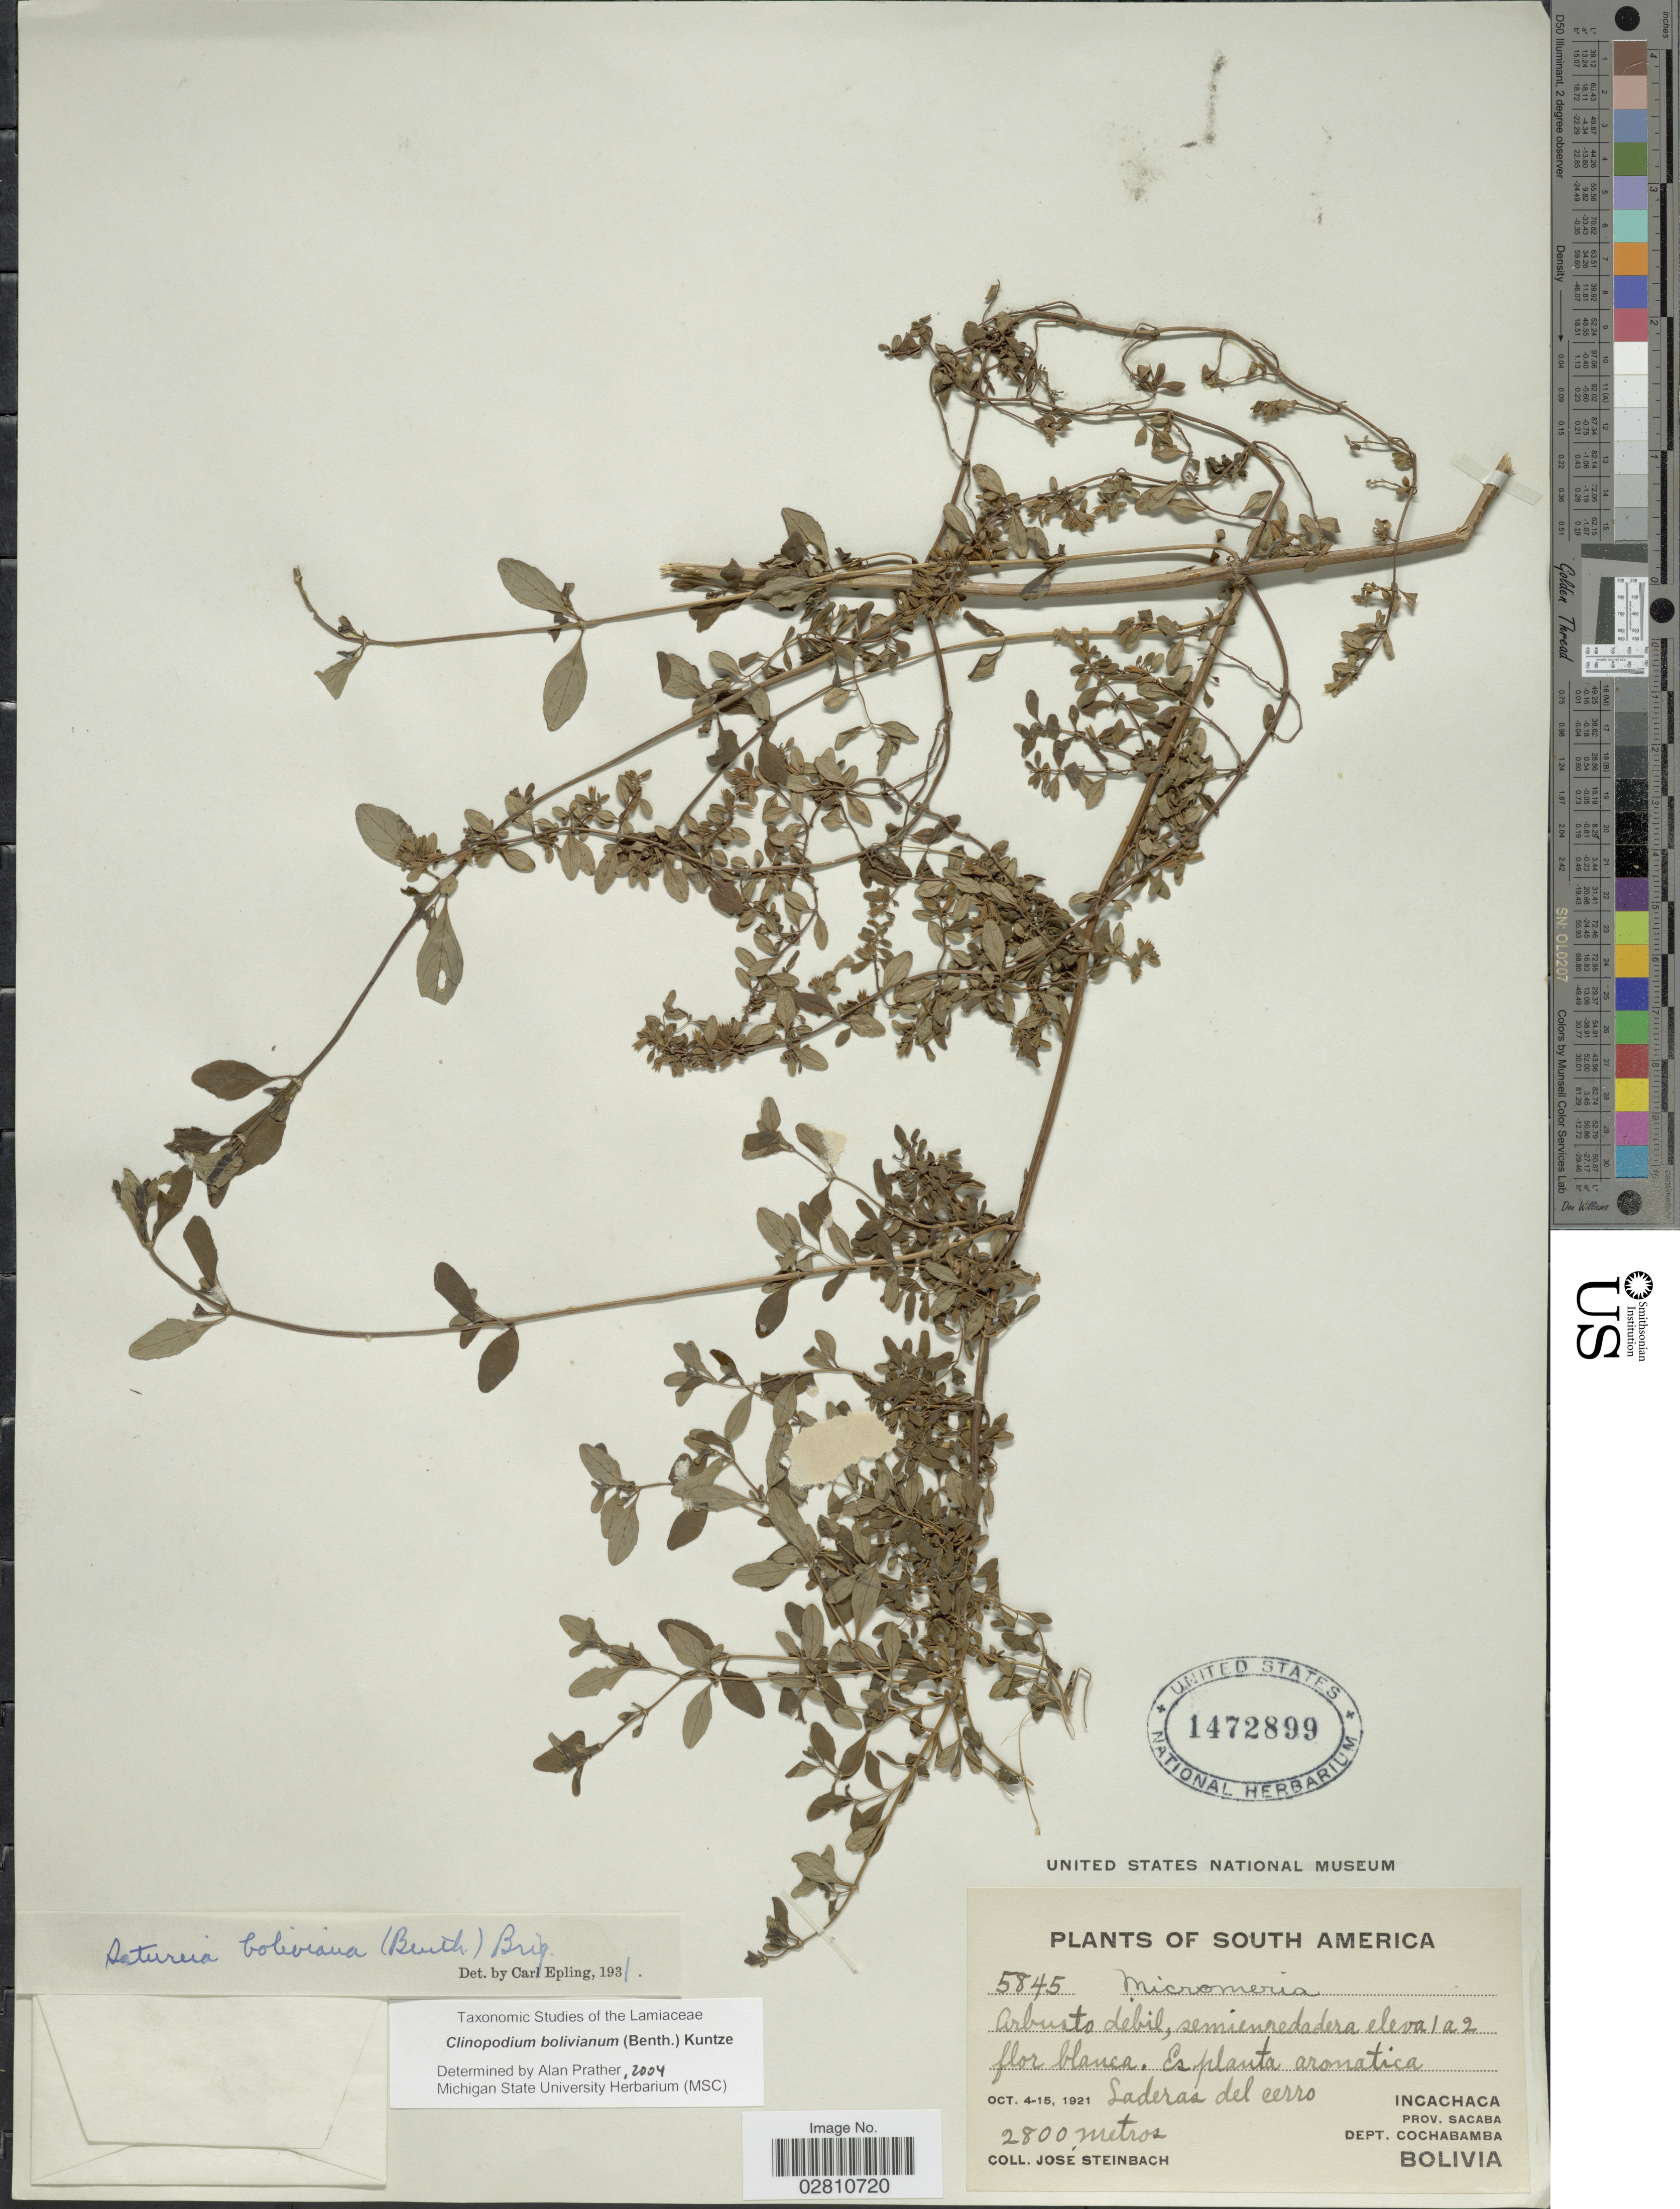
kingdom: Plantae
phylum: Tracheophyta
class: Magnoliopsida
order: Lamiales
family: Lamiaceae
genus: Clinopodium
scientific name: Clinopodium bolivianum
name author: (Benth.) Kuntze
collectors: J. Steinbach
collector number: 5845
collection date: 1921-10-04/1921-10-15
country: Bolivia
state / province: Cochabamba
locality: Incachaca, Prov. Sacaba, Dept. Cochabamba, Bolivia, Laderas del cerro.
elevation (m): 2800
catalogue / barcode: US 1472899